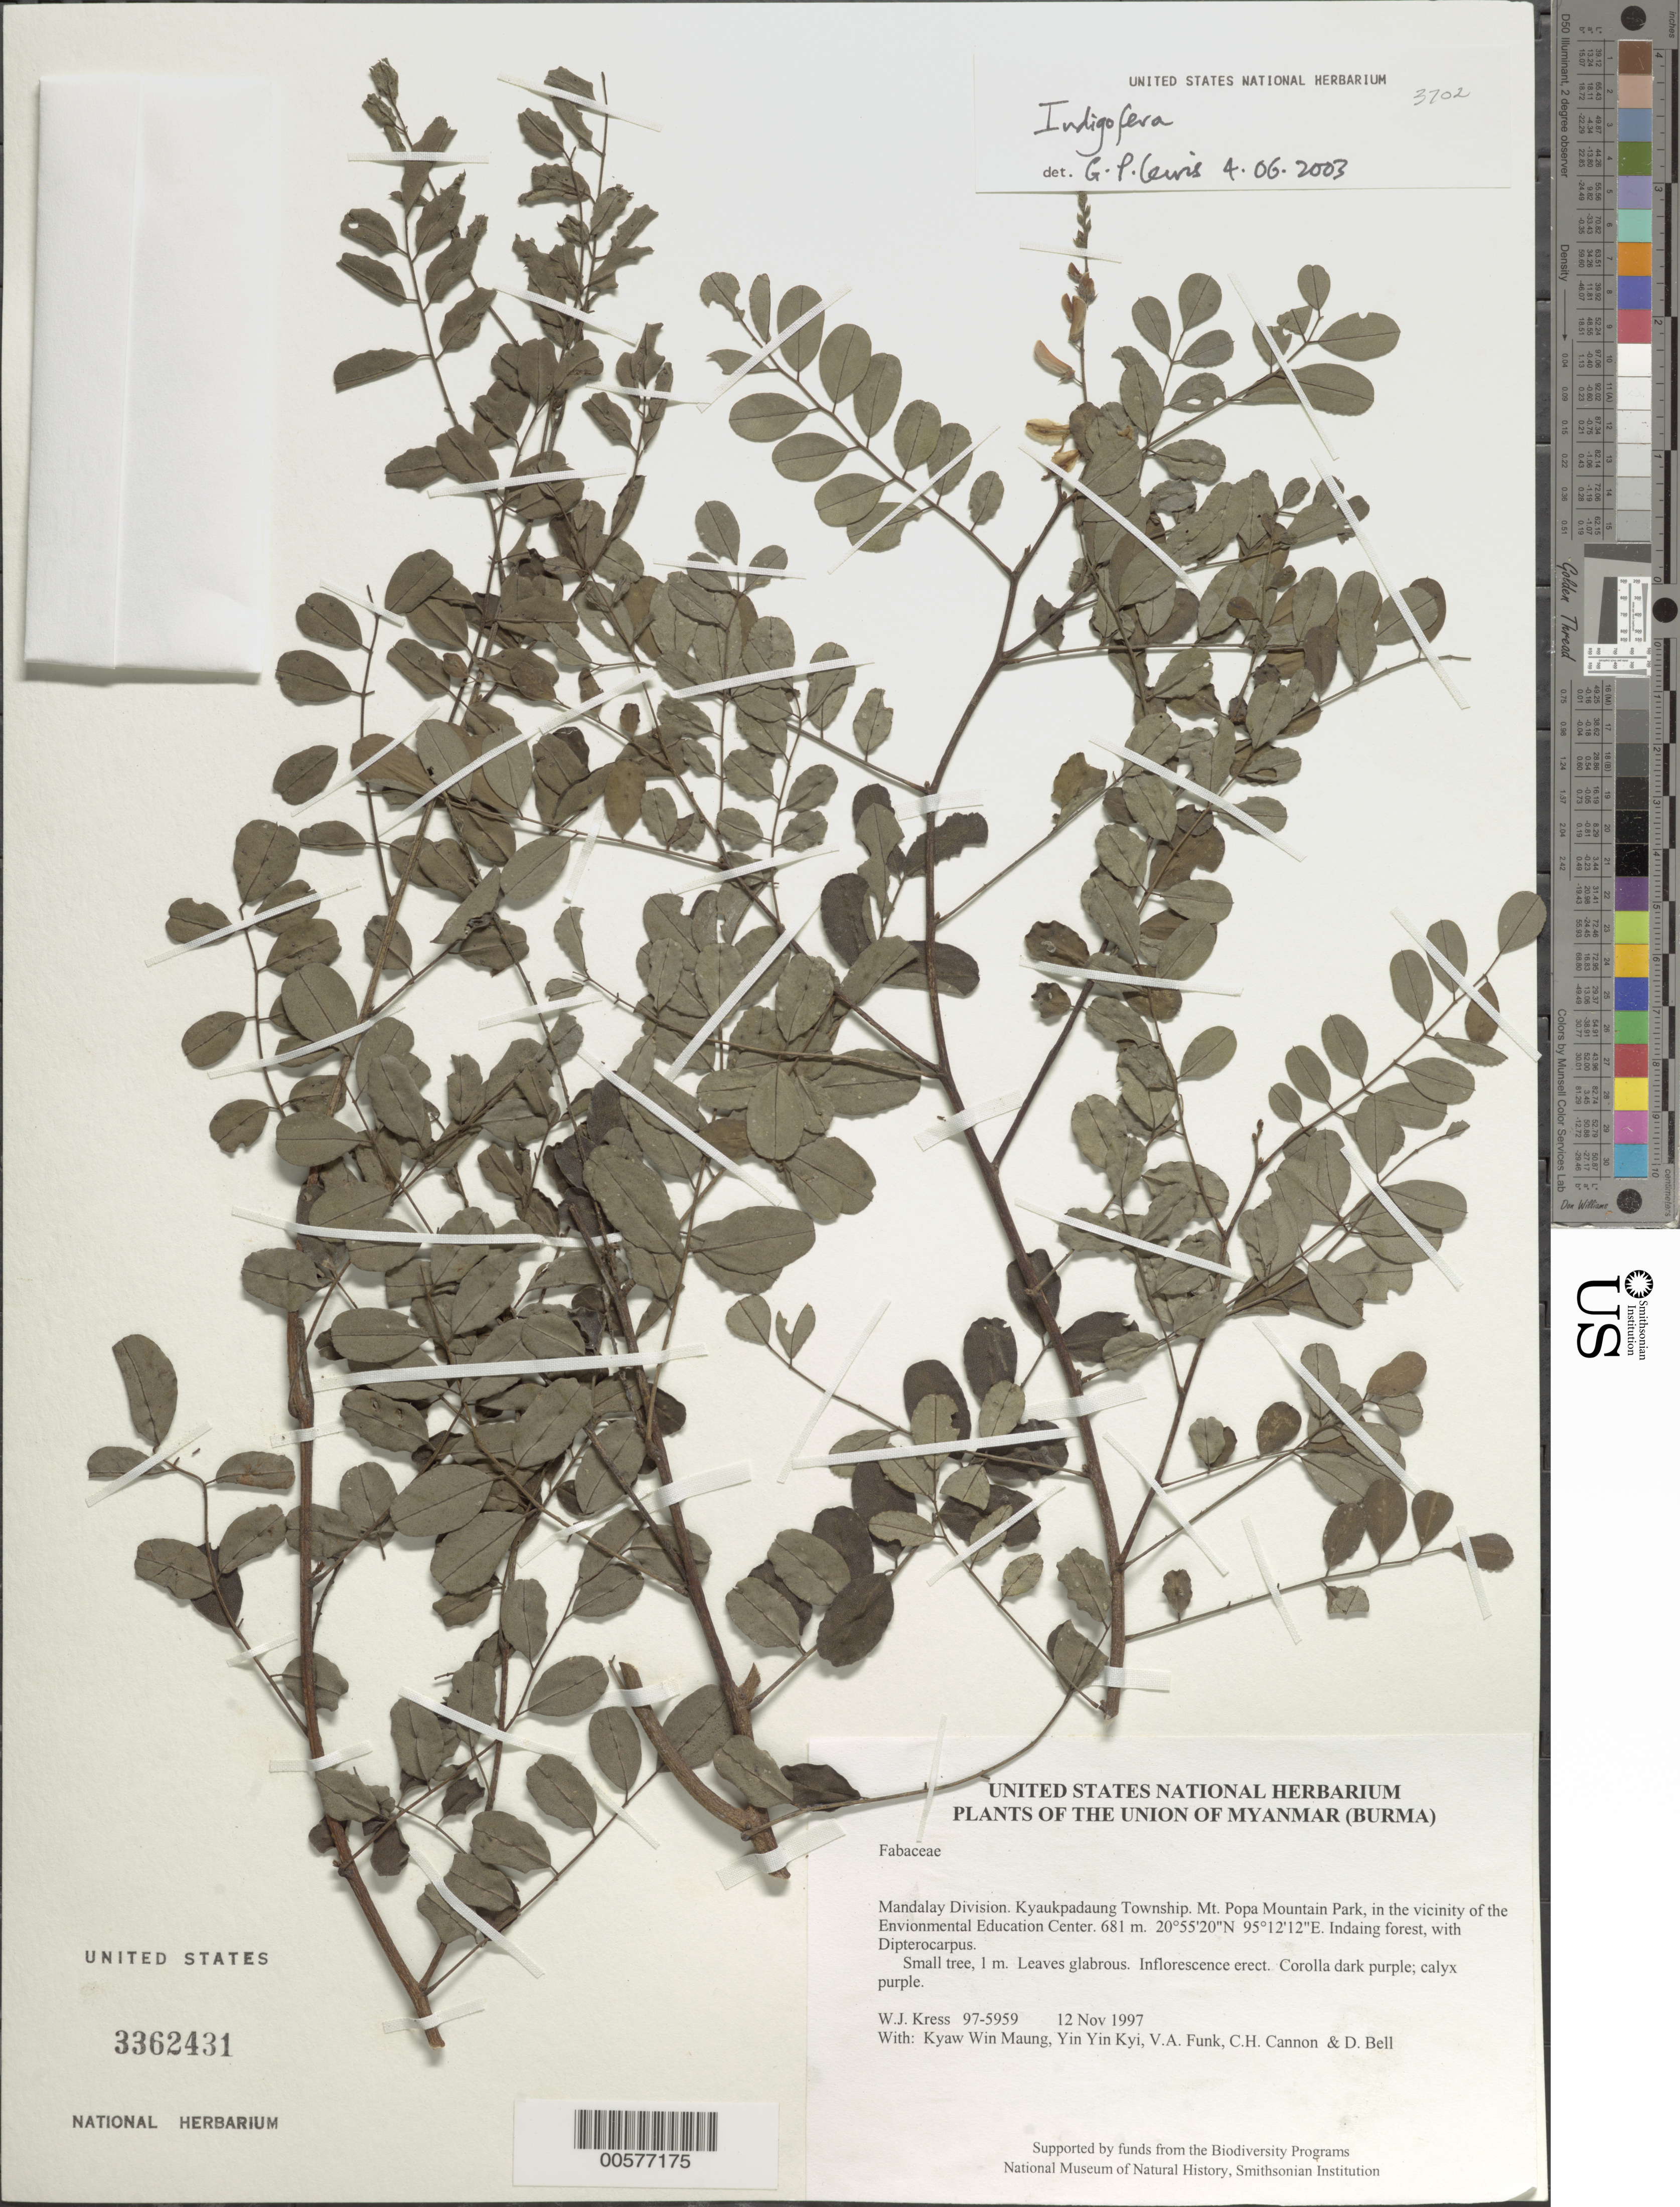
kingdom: Plantae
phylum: Tracheophyta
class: Magnoliopsida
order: Fabales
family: Fabaceae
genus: Indigofera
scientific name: Indigofera sp.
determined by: Lewis, Gwilym P.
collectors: W. J. Kress, Kyaw Win Maung, Yin Yin Kyi, V. Funk, C. H. Cannon & D. A. Bell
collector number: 97-5959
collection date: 1997-11-12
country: Myanmar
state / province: Mandalay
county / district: Kyaukpadaung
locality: Mt. Popa Mountain Park, in the vicinity of the Envionmental Education Center.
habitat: Indaing forest, with Dipterocarpus.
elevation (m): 681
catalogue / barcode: US 3362431